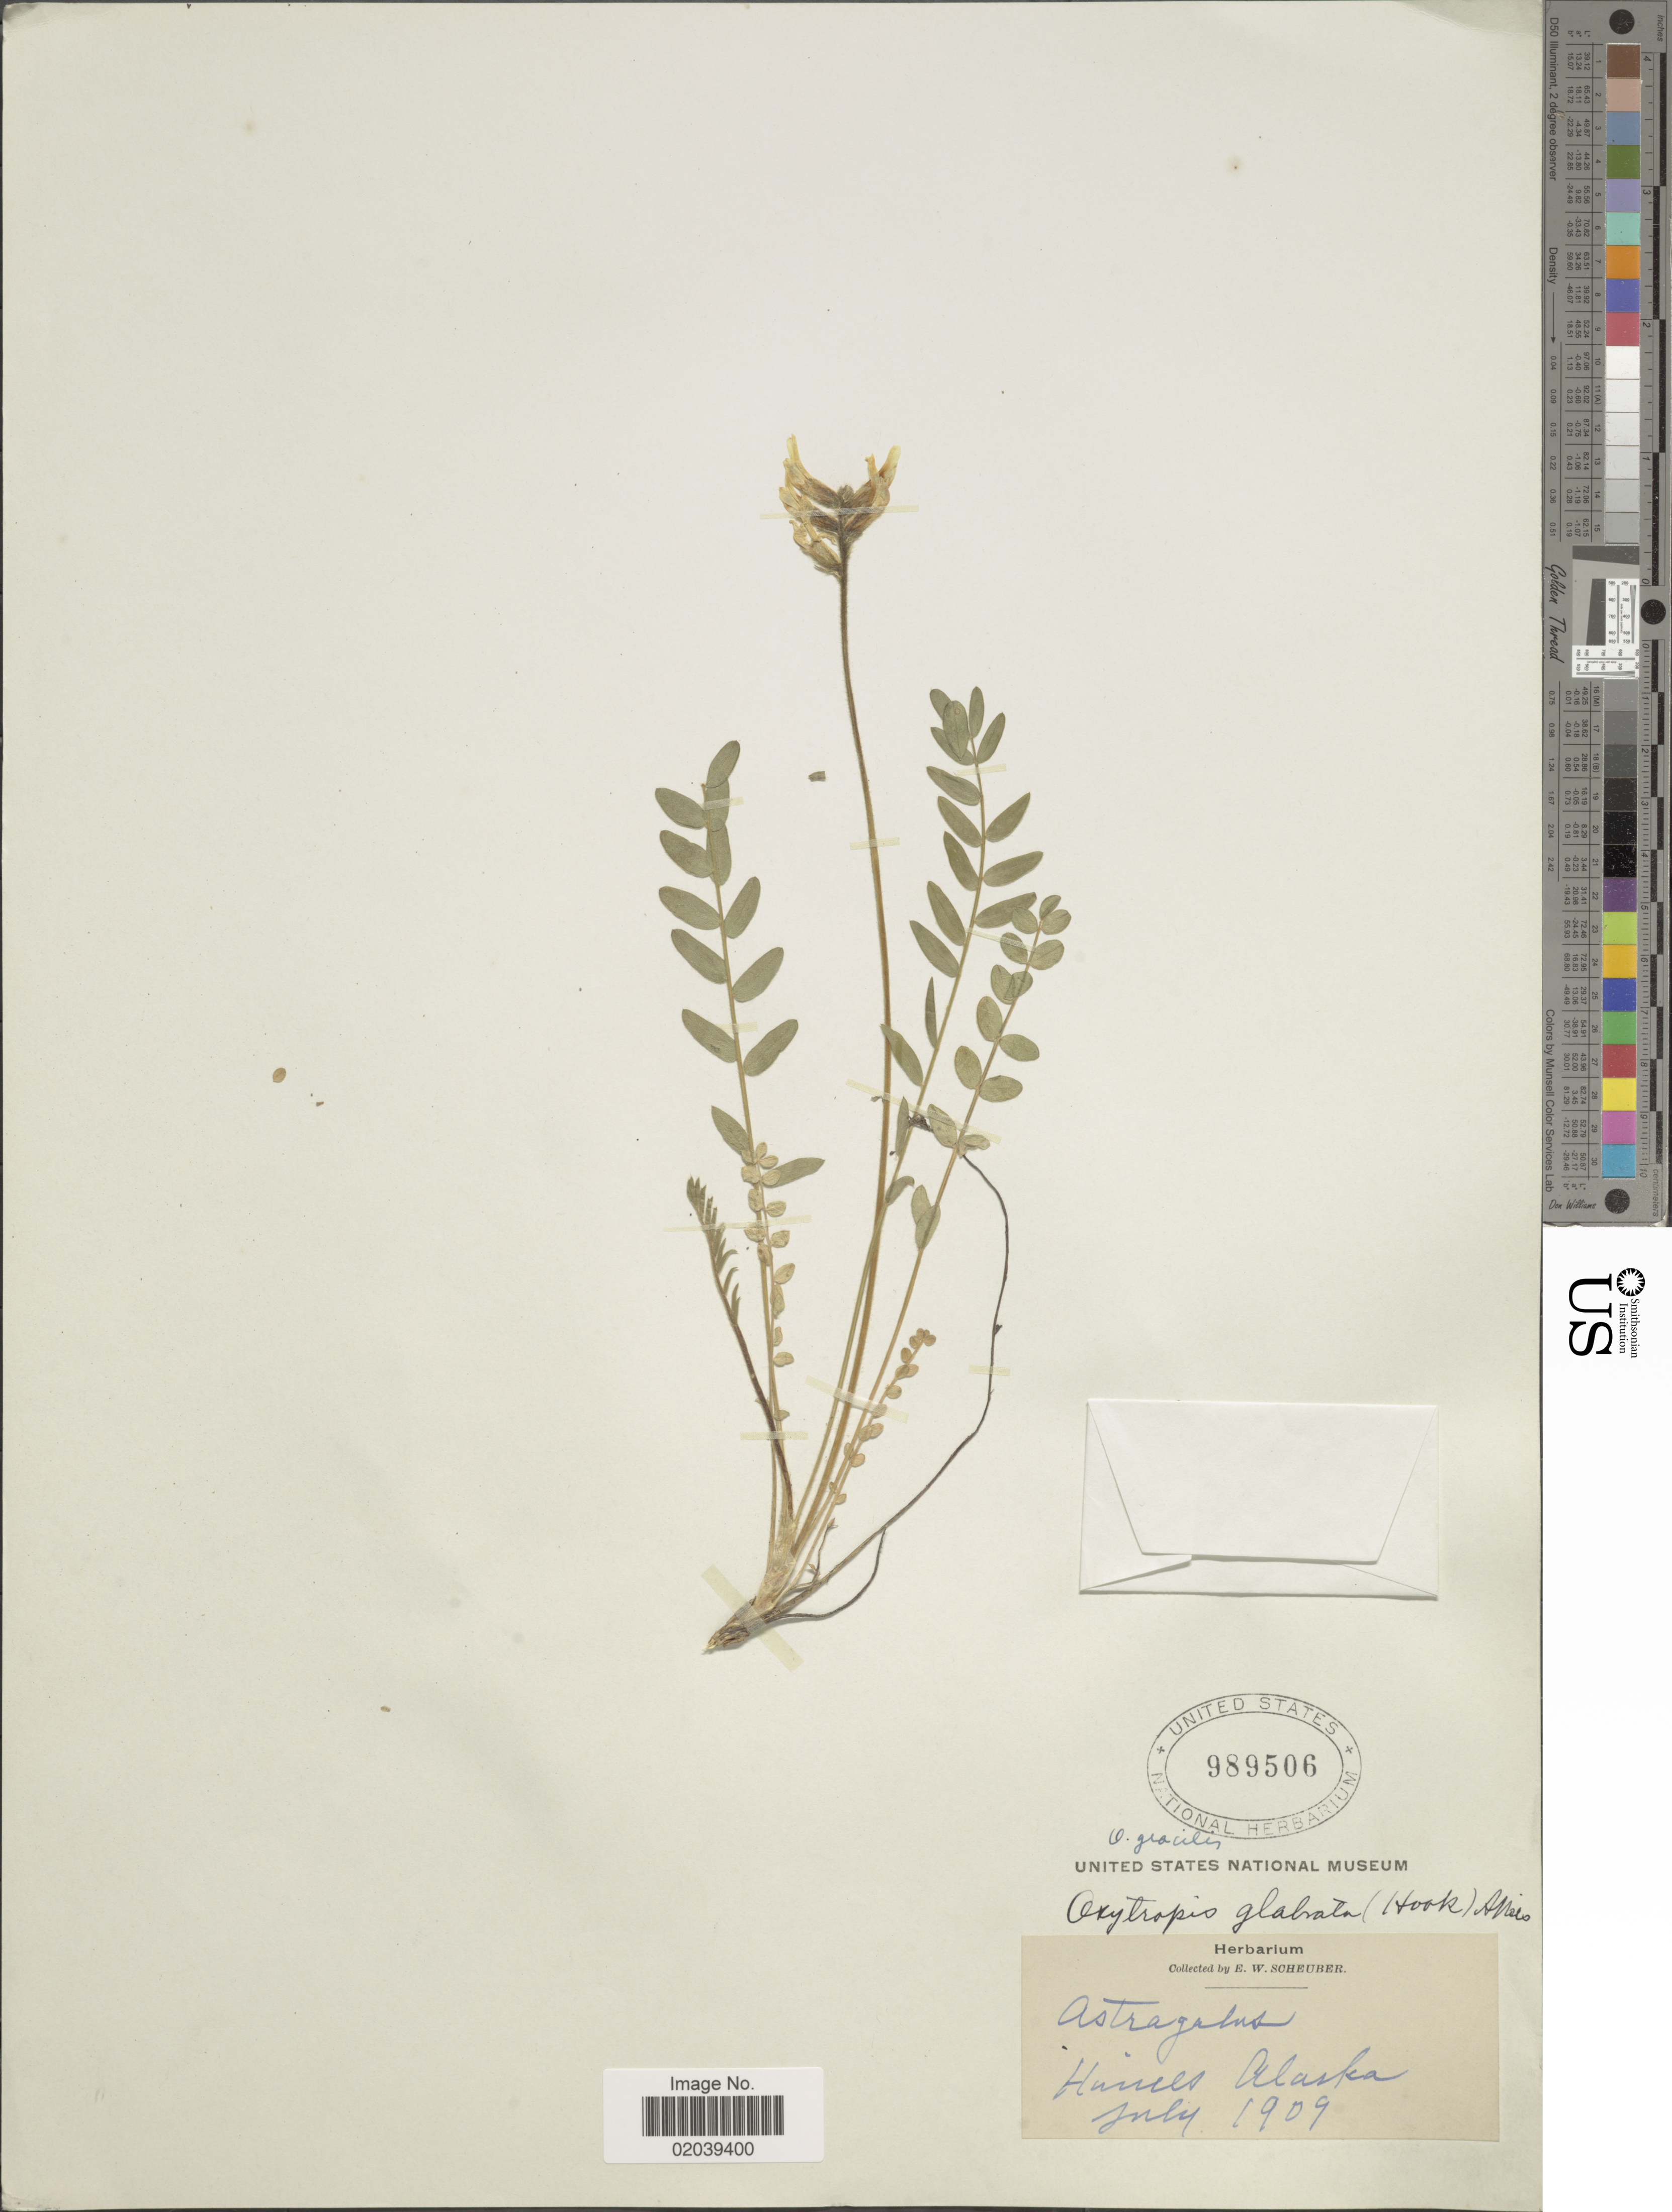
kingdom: Plantae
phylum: Tracheophyta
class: Magnoliopsida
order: Fabales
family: Fabaceae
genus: Oxytropis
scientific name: Oxytropis campestris var. gracilis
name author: (A. Nelson) Barneby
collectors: E. Scheuber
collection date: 1909-07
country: United States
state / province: Alaska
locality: Haines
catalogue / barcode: US 989506